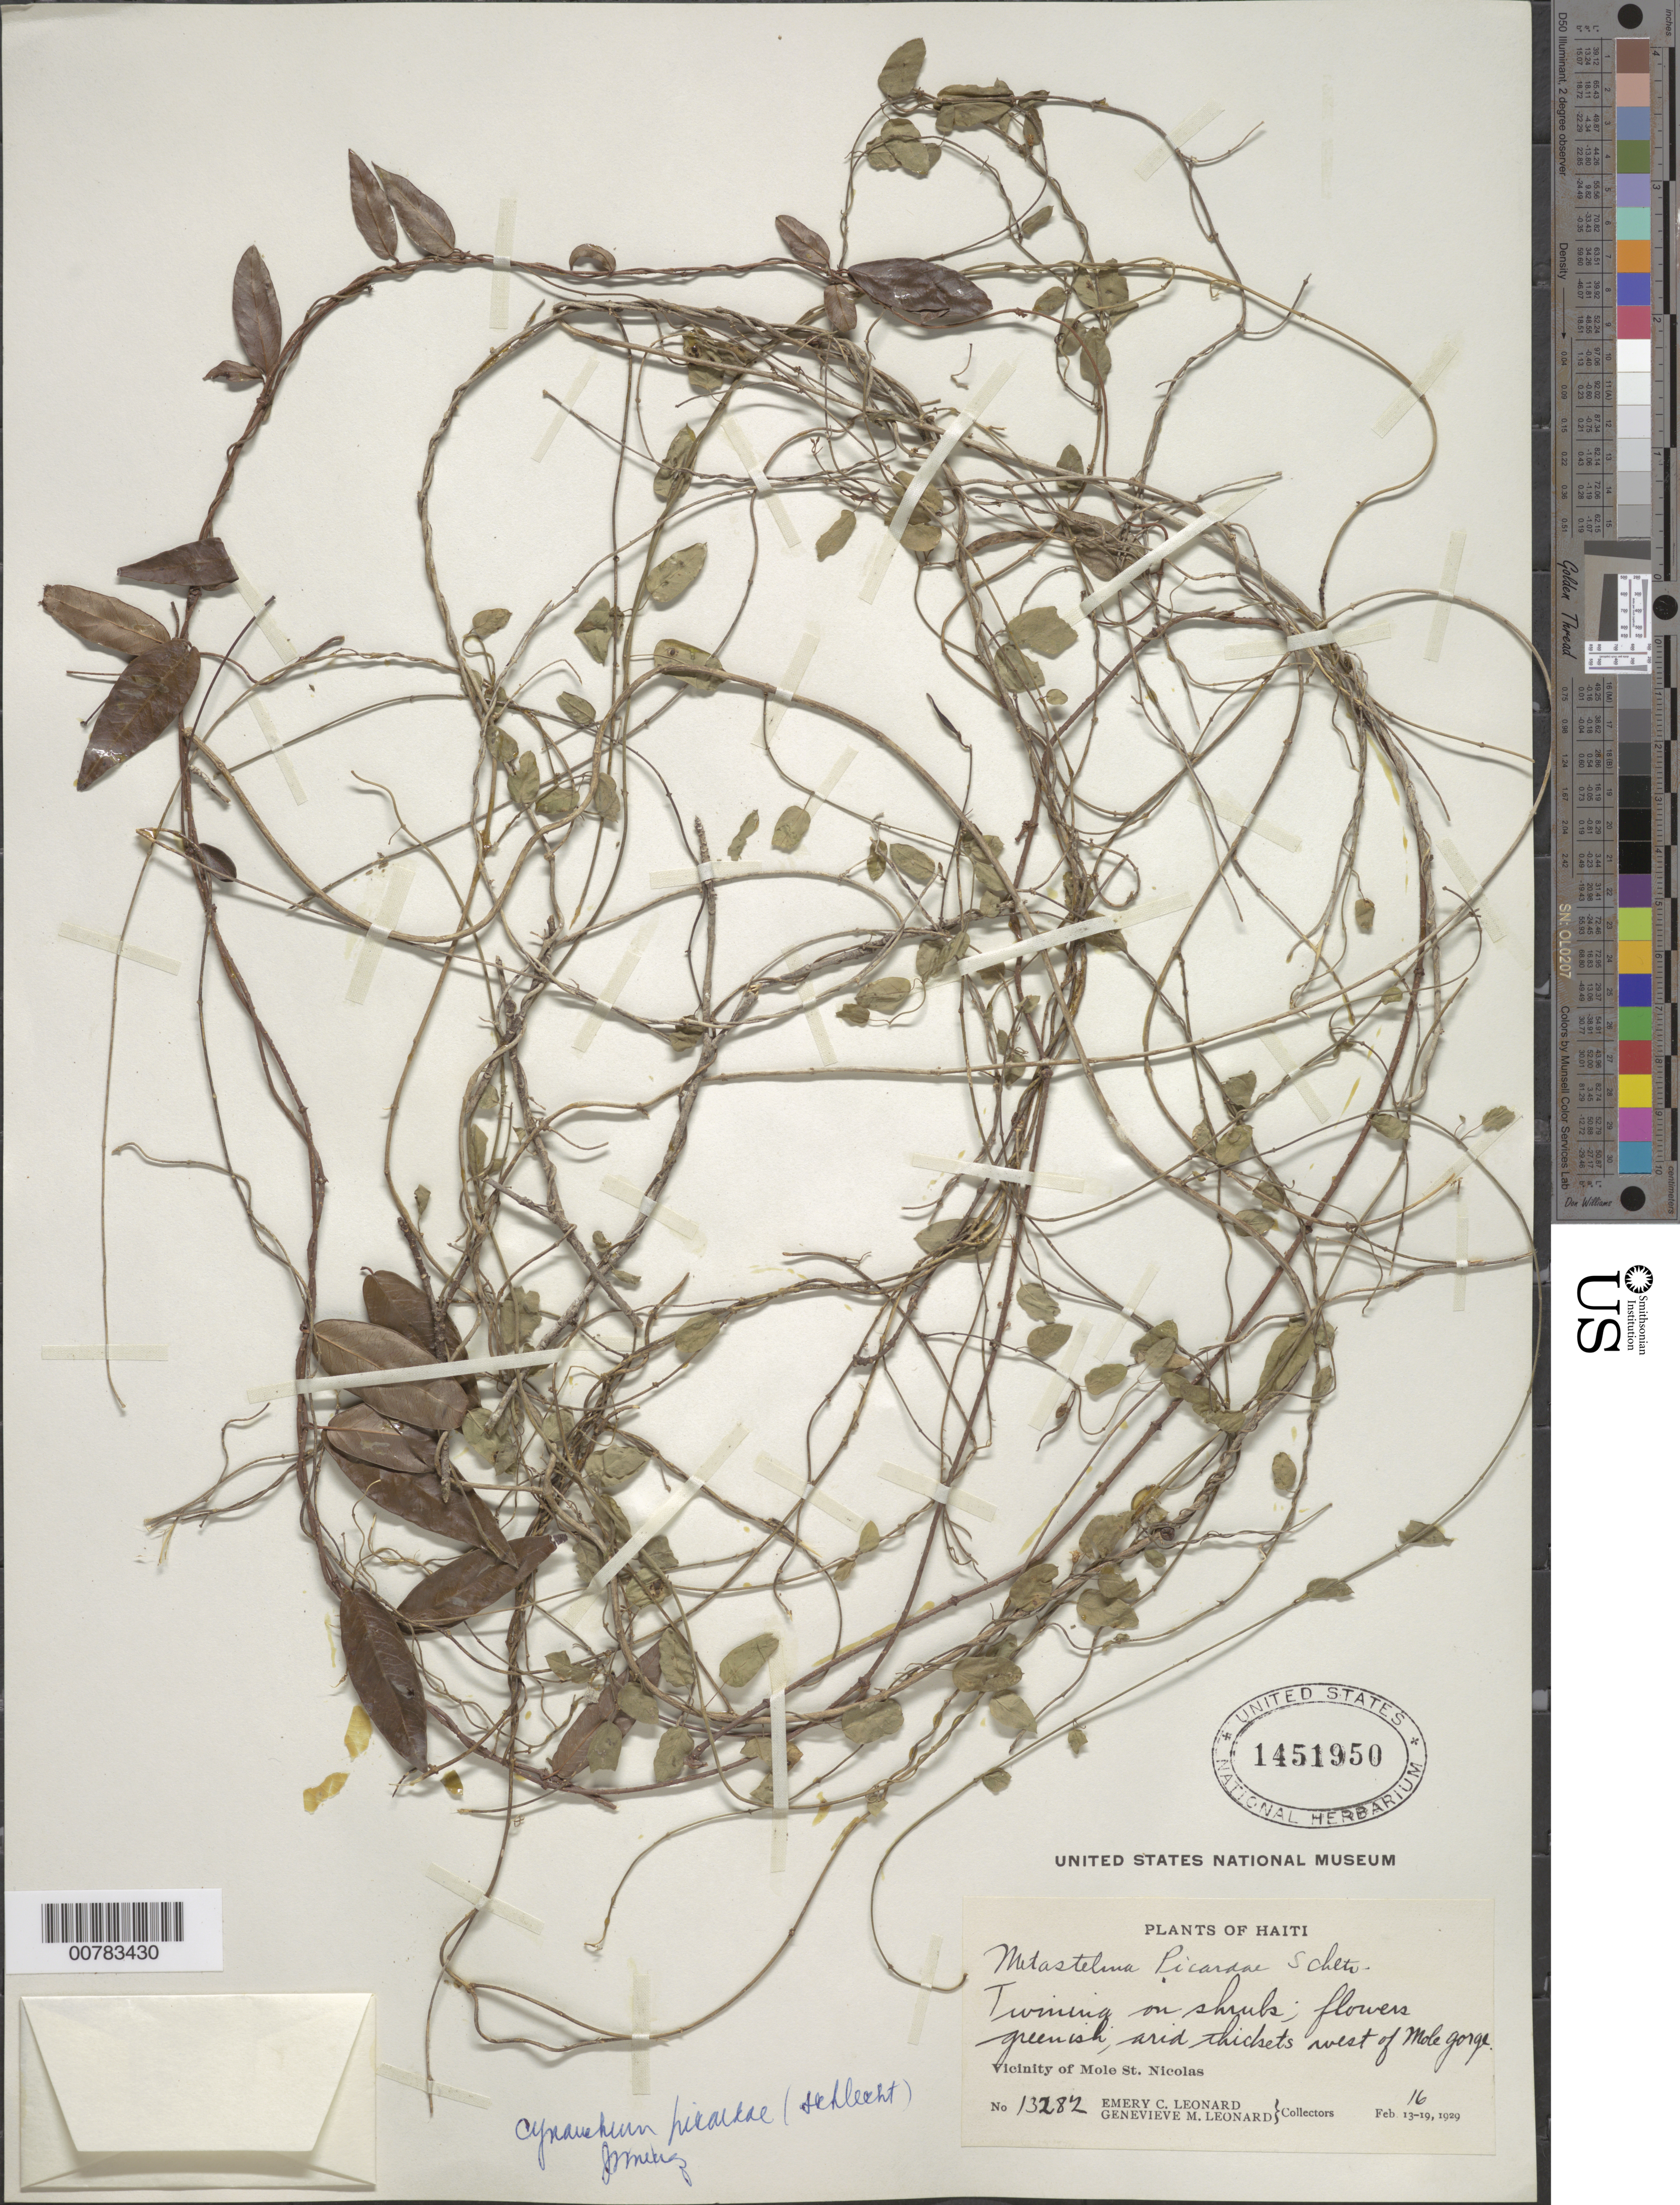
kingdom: Plantae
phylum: Tracheophyta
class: Magnoliopsida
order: Gentianales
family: Apocynaceae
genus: Metastelma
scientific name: Metastelma picardae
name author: Schltr.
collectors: E. C. Leonard & G. M. Leonard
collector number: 13282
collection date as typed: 16 Feb 1929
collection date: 1929-02-16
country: Haiti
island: Hispaniola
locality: Vicinity of Mole St. Nicolas, west of Mole Gorge.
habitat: Arid thickets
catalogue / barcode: US 1451950